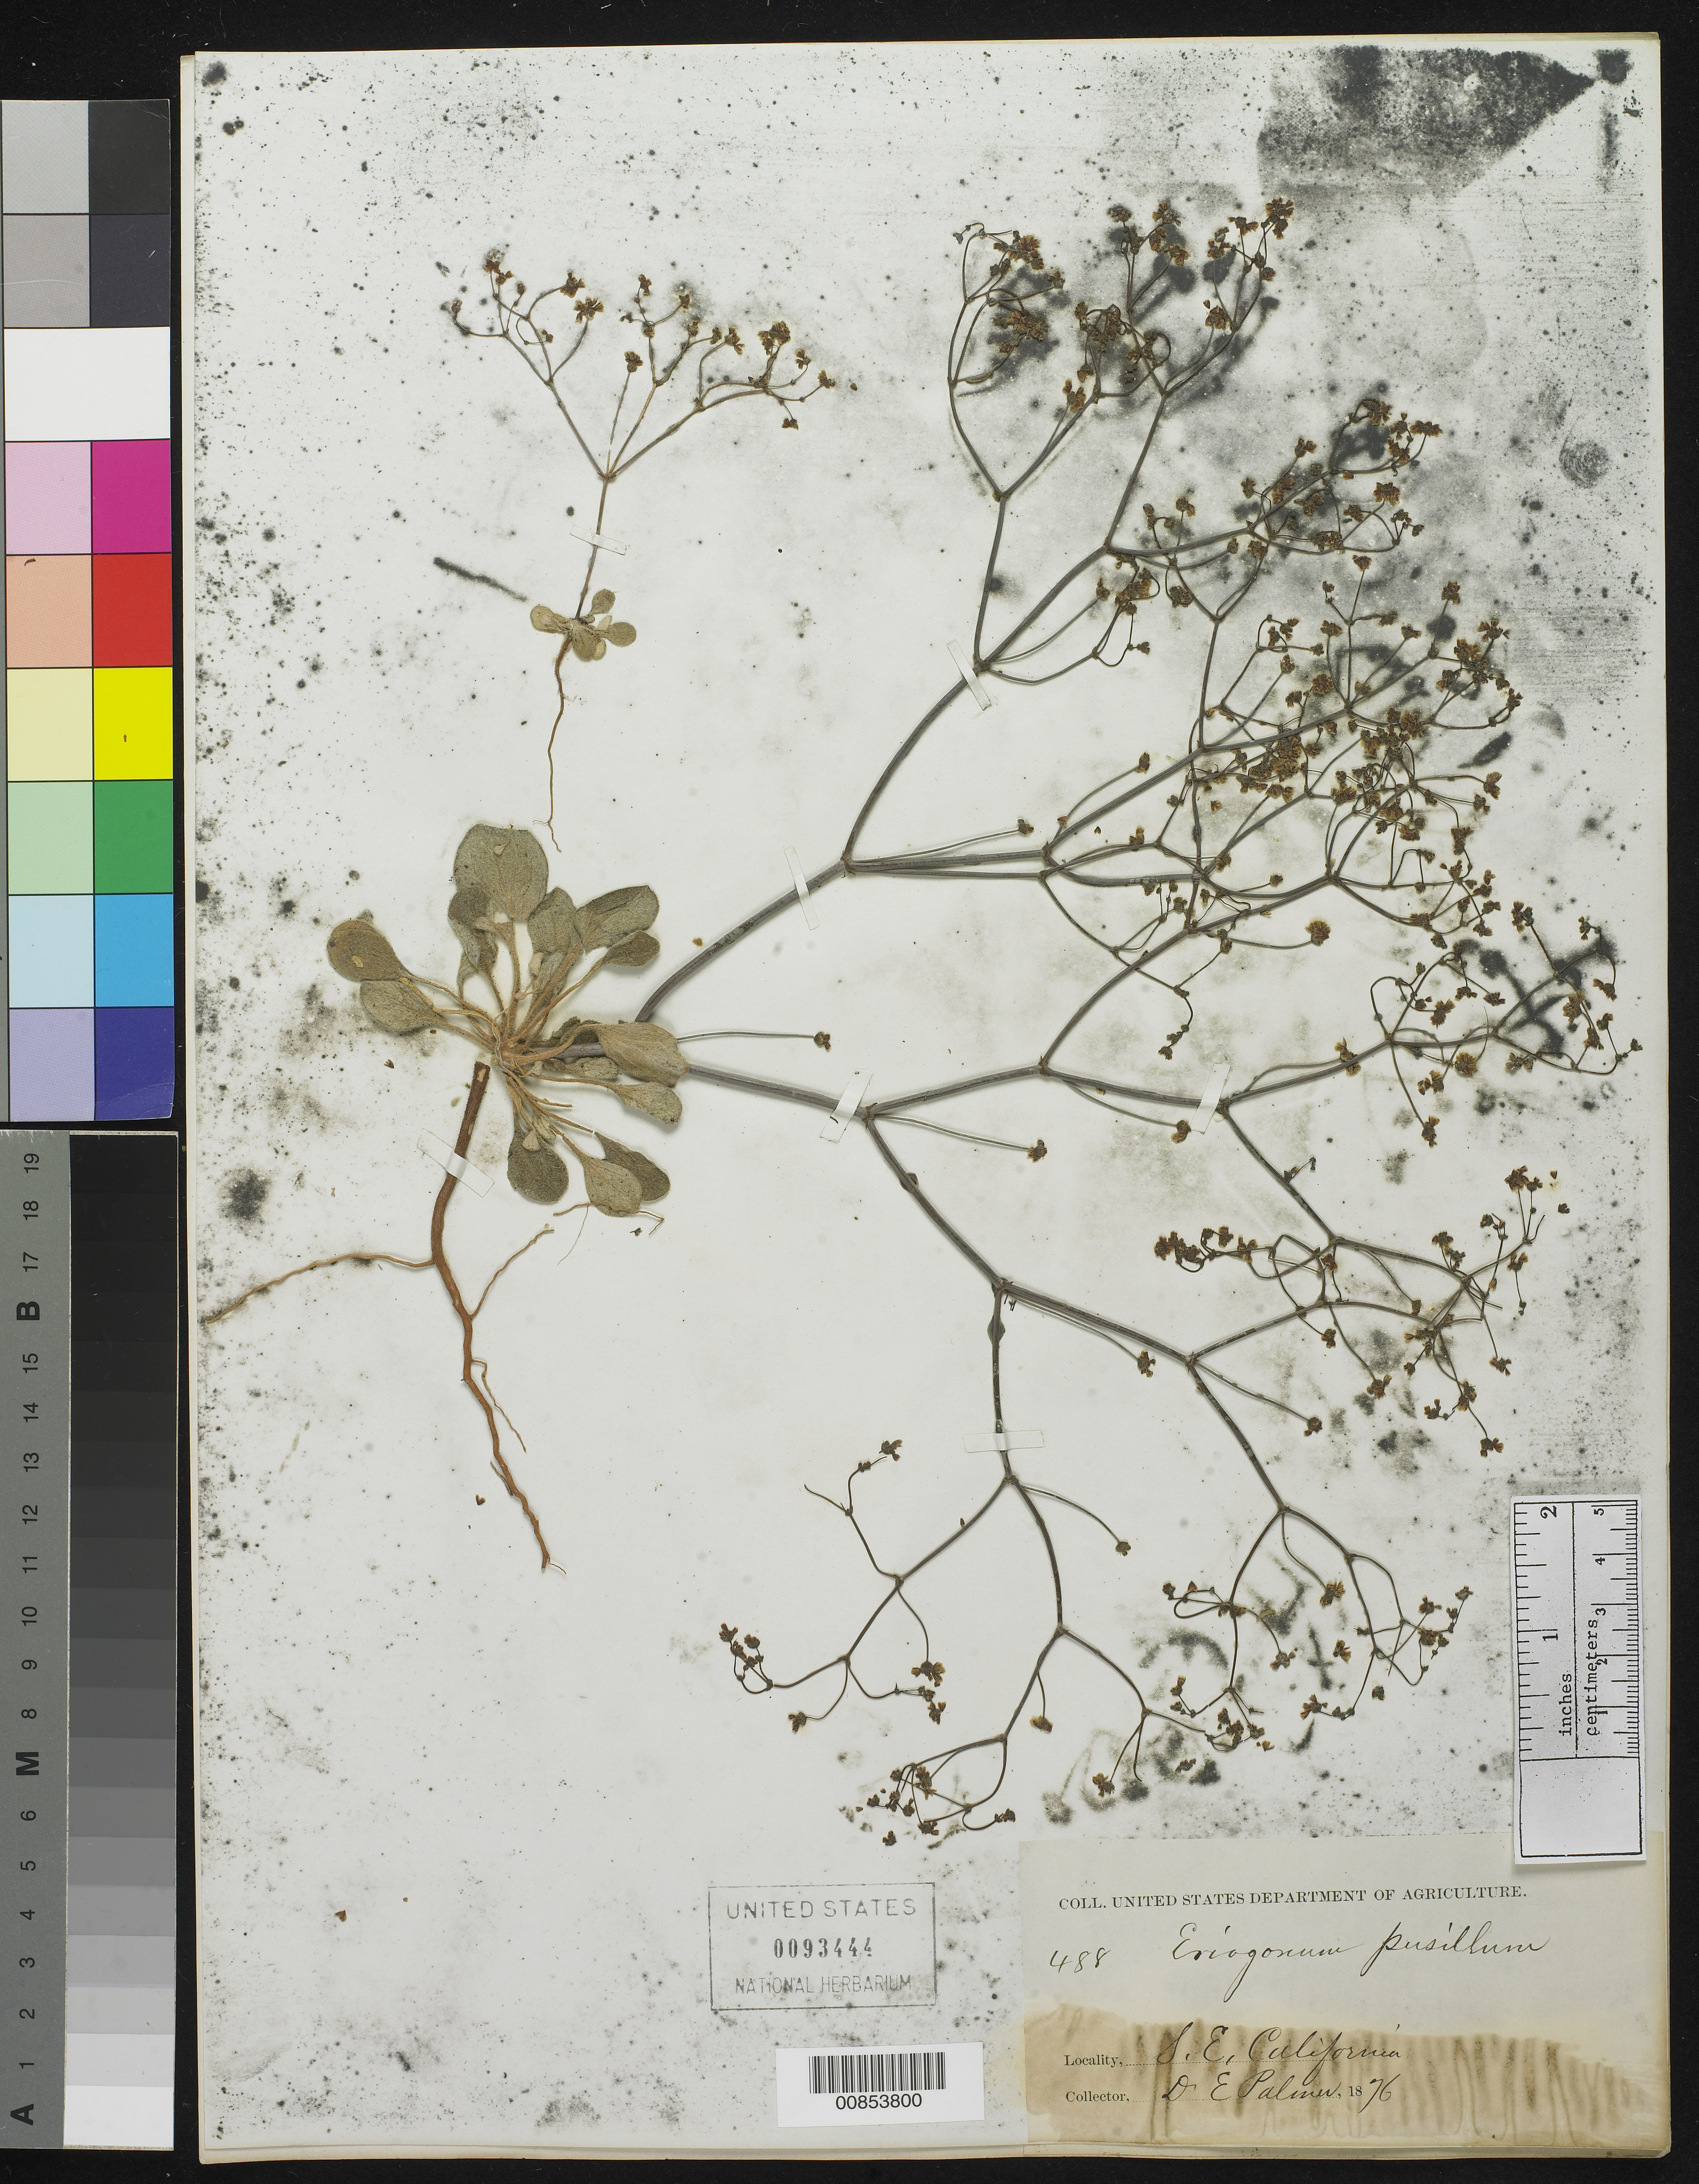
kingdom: Plantae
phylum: Tracheophyta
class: Magnoliopsida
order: Caryophyllales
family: Polygonaceae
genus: Eriogonum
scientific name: Eriogonum pusillum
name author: Torr. & A. Gray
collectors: E. Palmer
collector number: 488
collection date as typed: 1876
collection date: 1876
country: United States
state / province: California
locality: S.E. California.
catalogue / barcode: US 93444